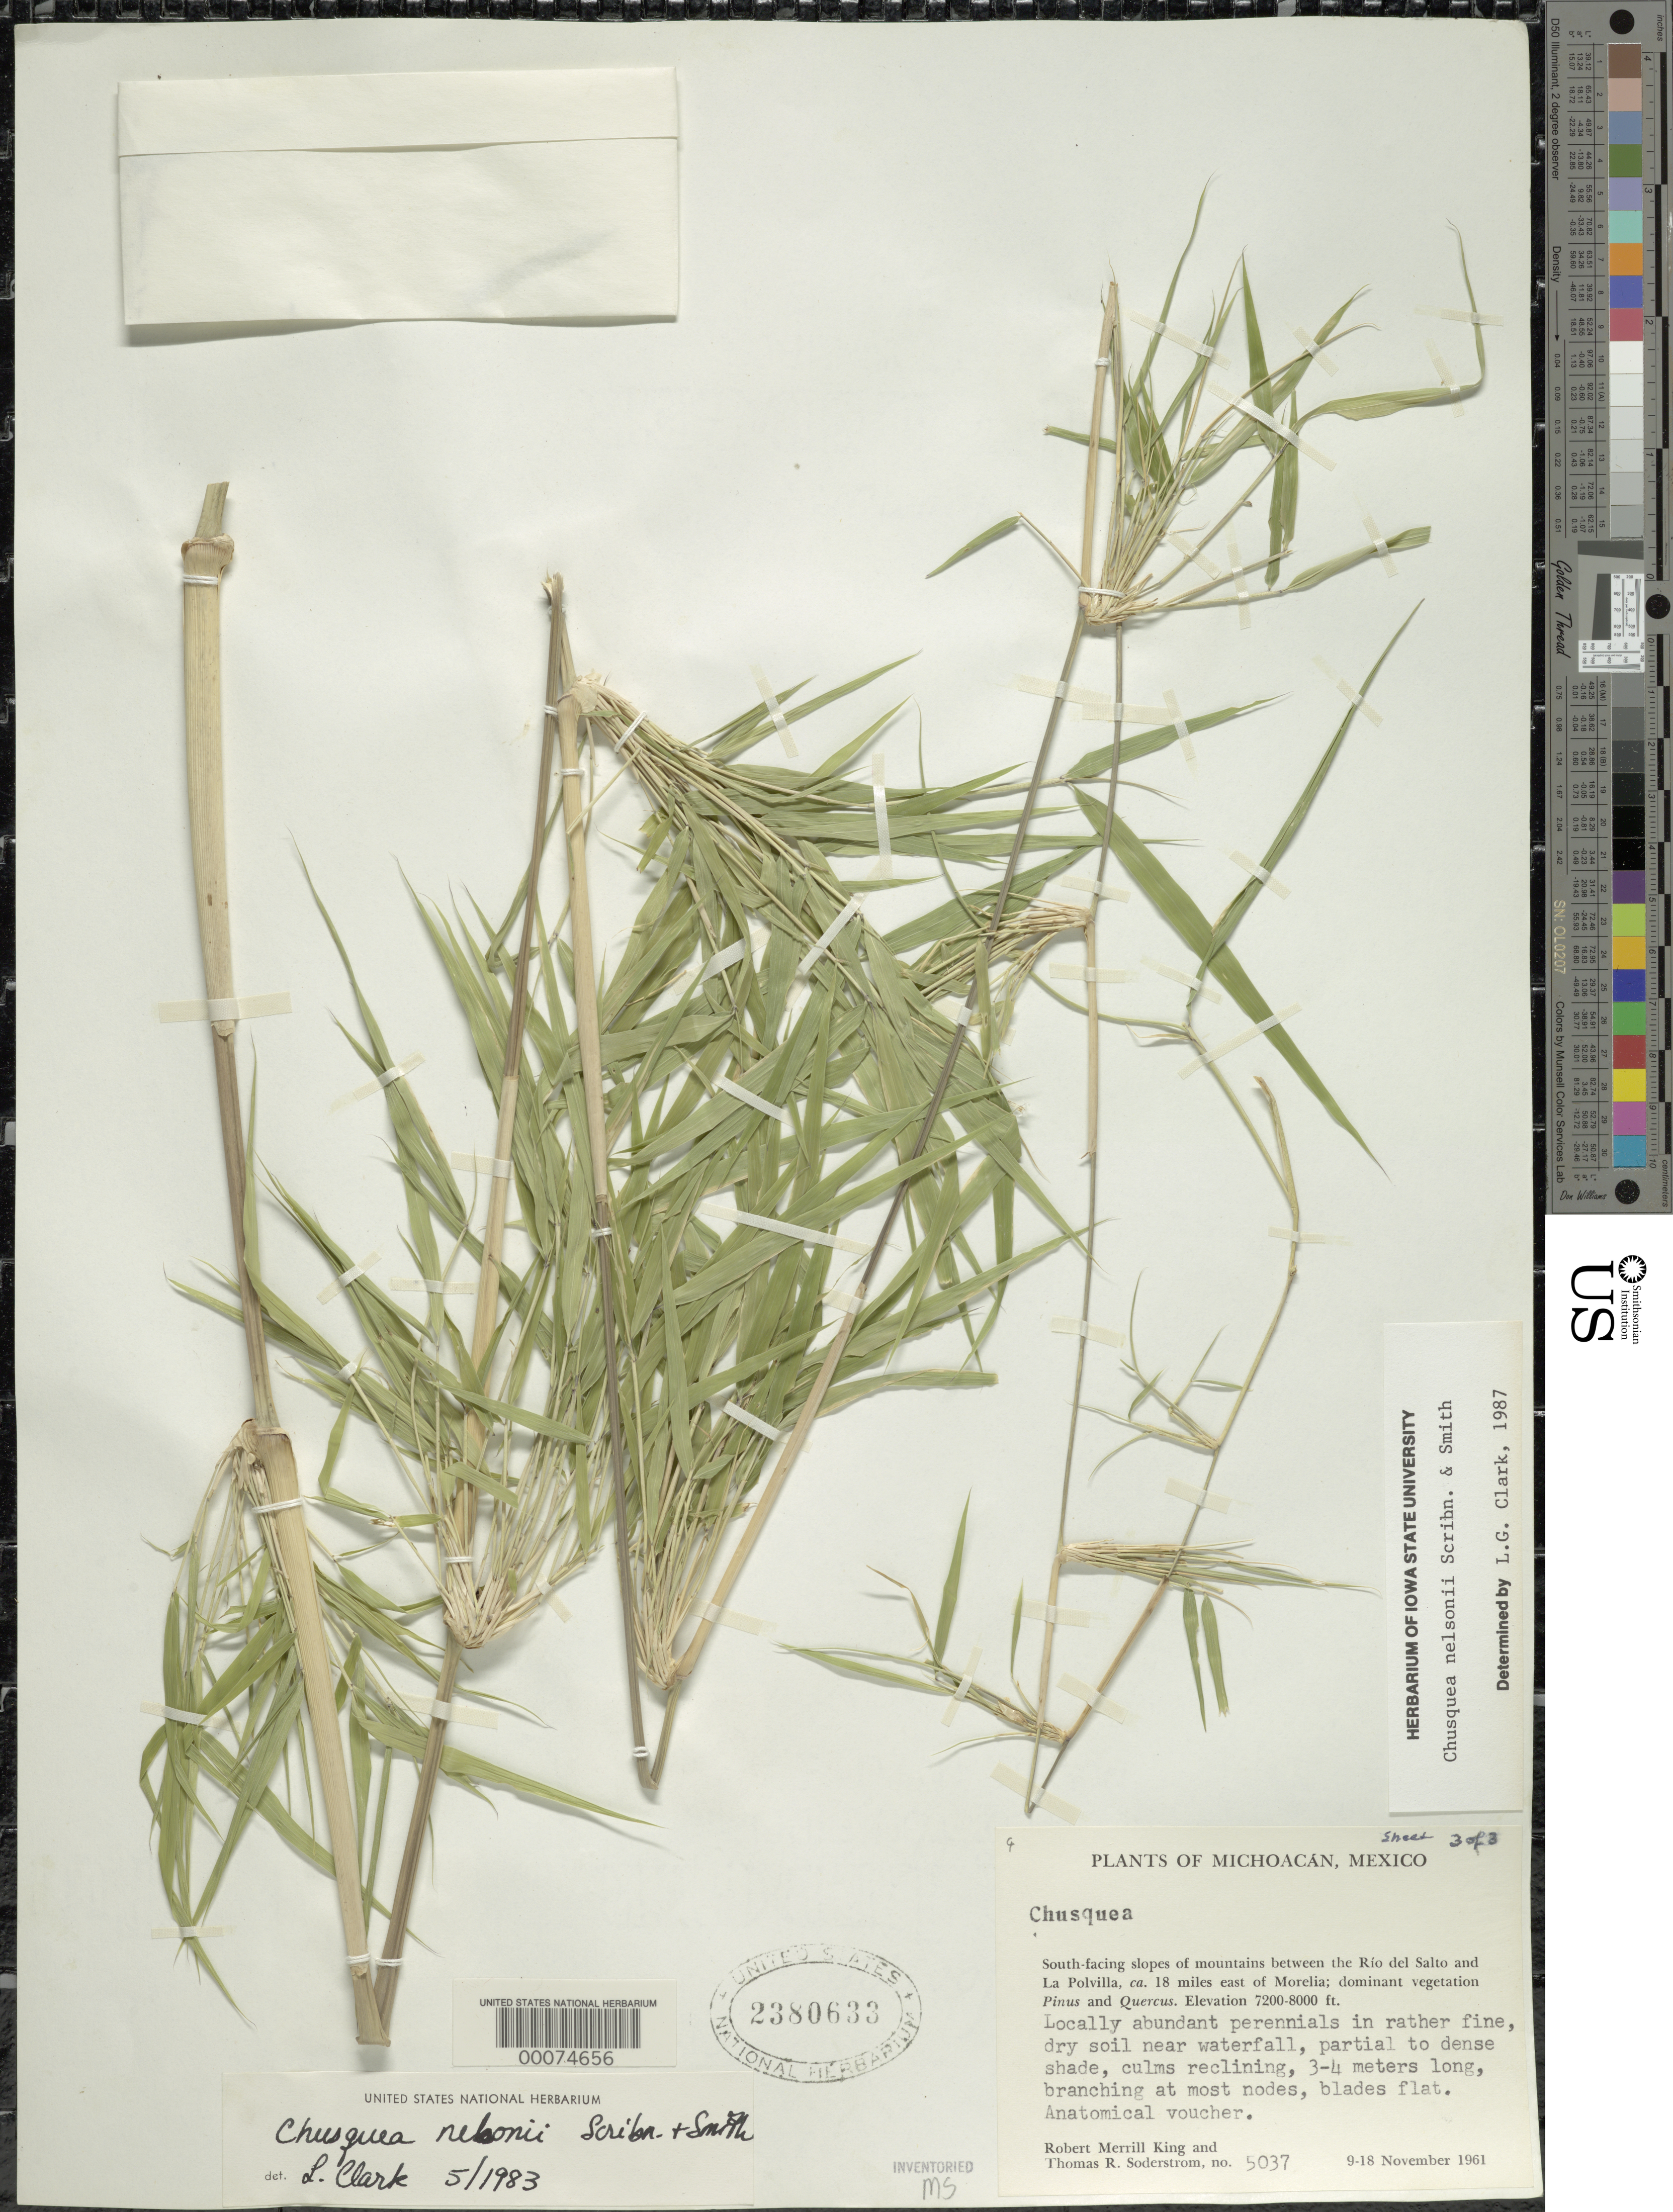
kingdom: Plantae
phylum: Tracheophyta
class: Liliopsida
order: Poales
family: Poaceae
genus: Chusquea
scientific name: Chusquea nelsonii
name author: Scribn. & J.G. Sm.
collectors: R. M. King & T. R. Soderstrom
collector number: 5037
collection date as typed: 09 Nov 1961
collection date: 1961-11-09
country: Mexico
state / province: Michoacán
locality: Rio del Salto, La Polvilla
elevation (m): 2196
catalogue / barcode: US 2380633